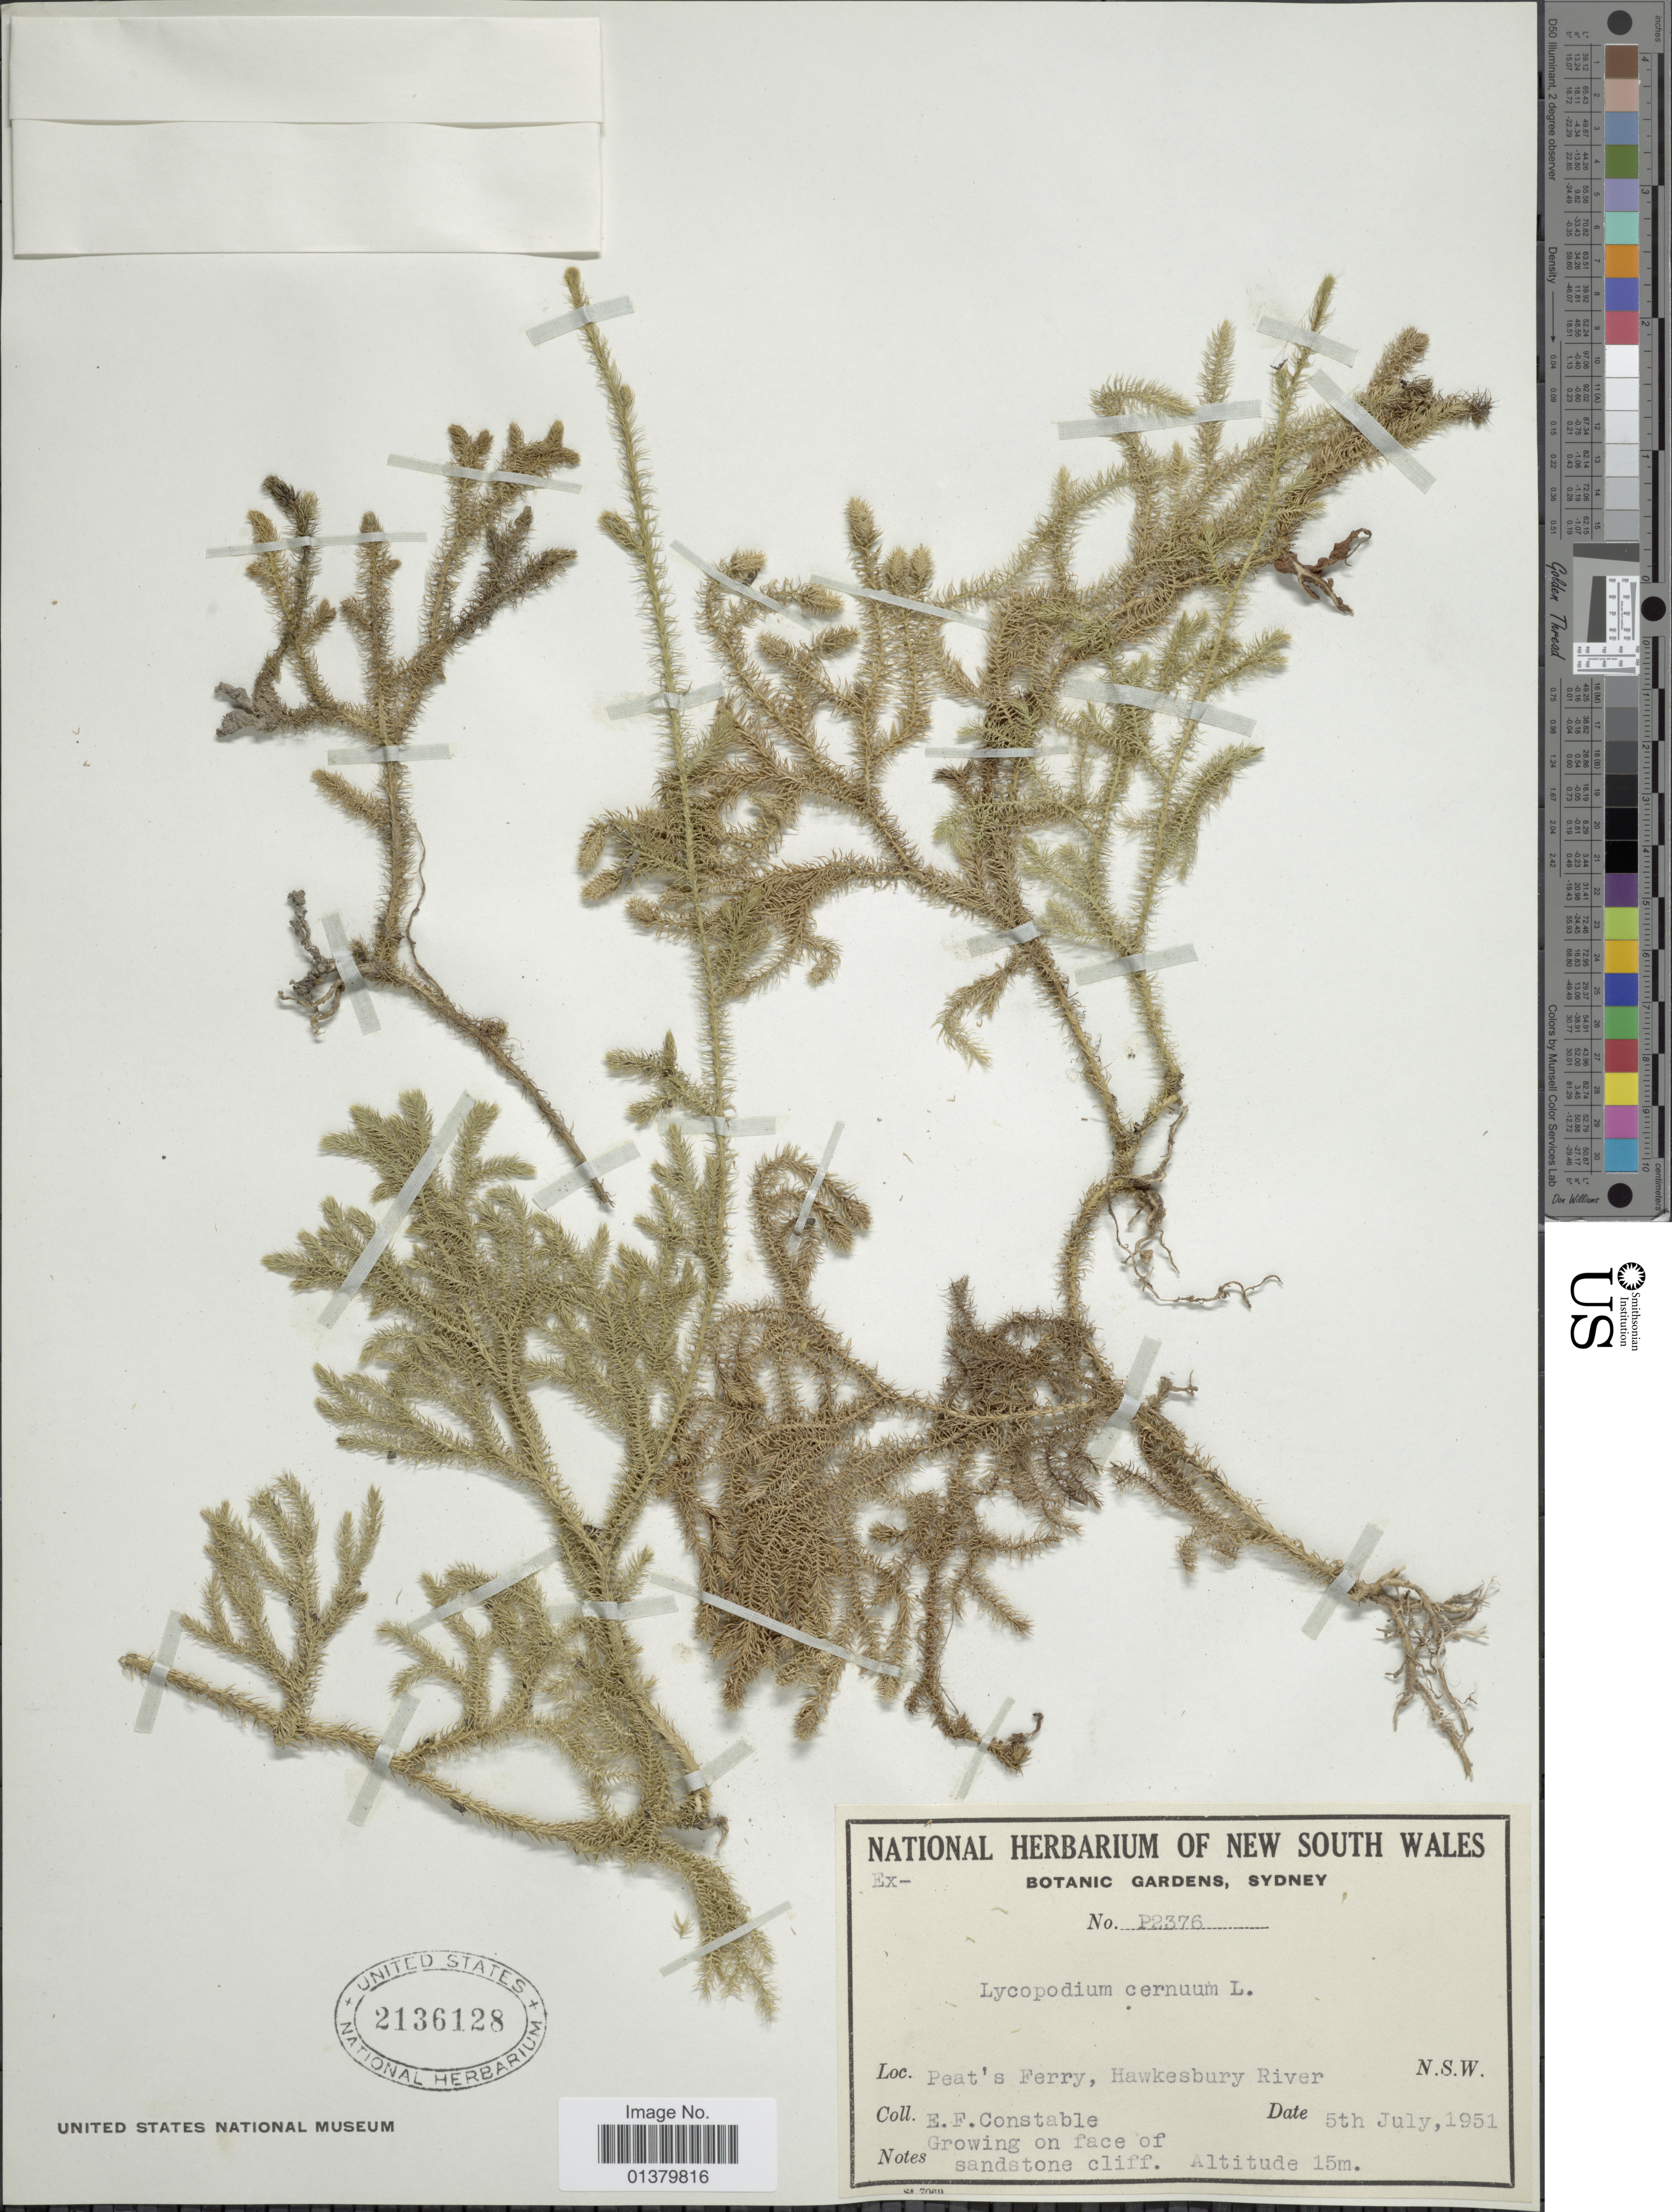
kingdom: Plantae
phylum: Tracheophyta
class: Lycopodiopsida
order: Lycopodiales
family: Lycopodiaceae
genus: Palhinhaea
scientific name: Palhinhaea cernua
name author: (L.) Vasc. & Franco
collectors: E. F. Constable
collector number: P 2376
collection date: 1951-07-05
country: Australia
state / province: New South Wales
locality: Peat's Ferry, Hawkesbury River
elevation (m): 15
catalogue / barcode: US 2136128